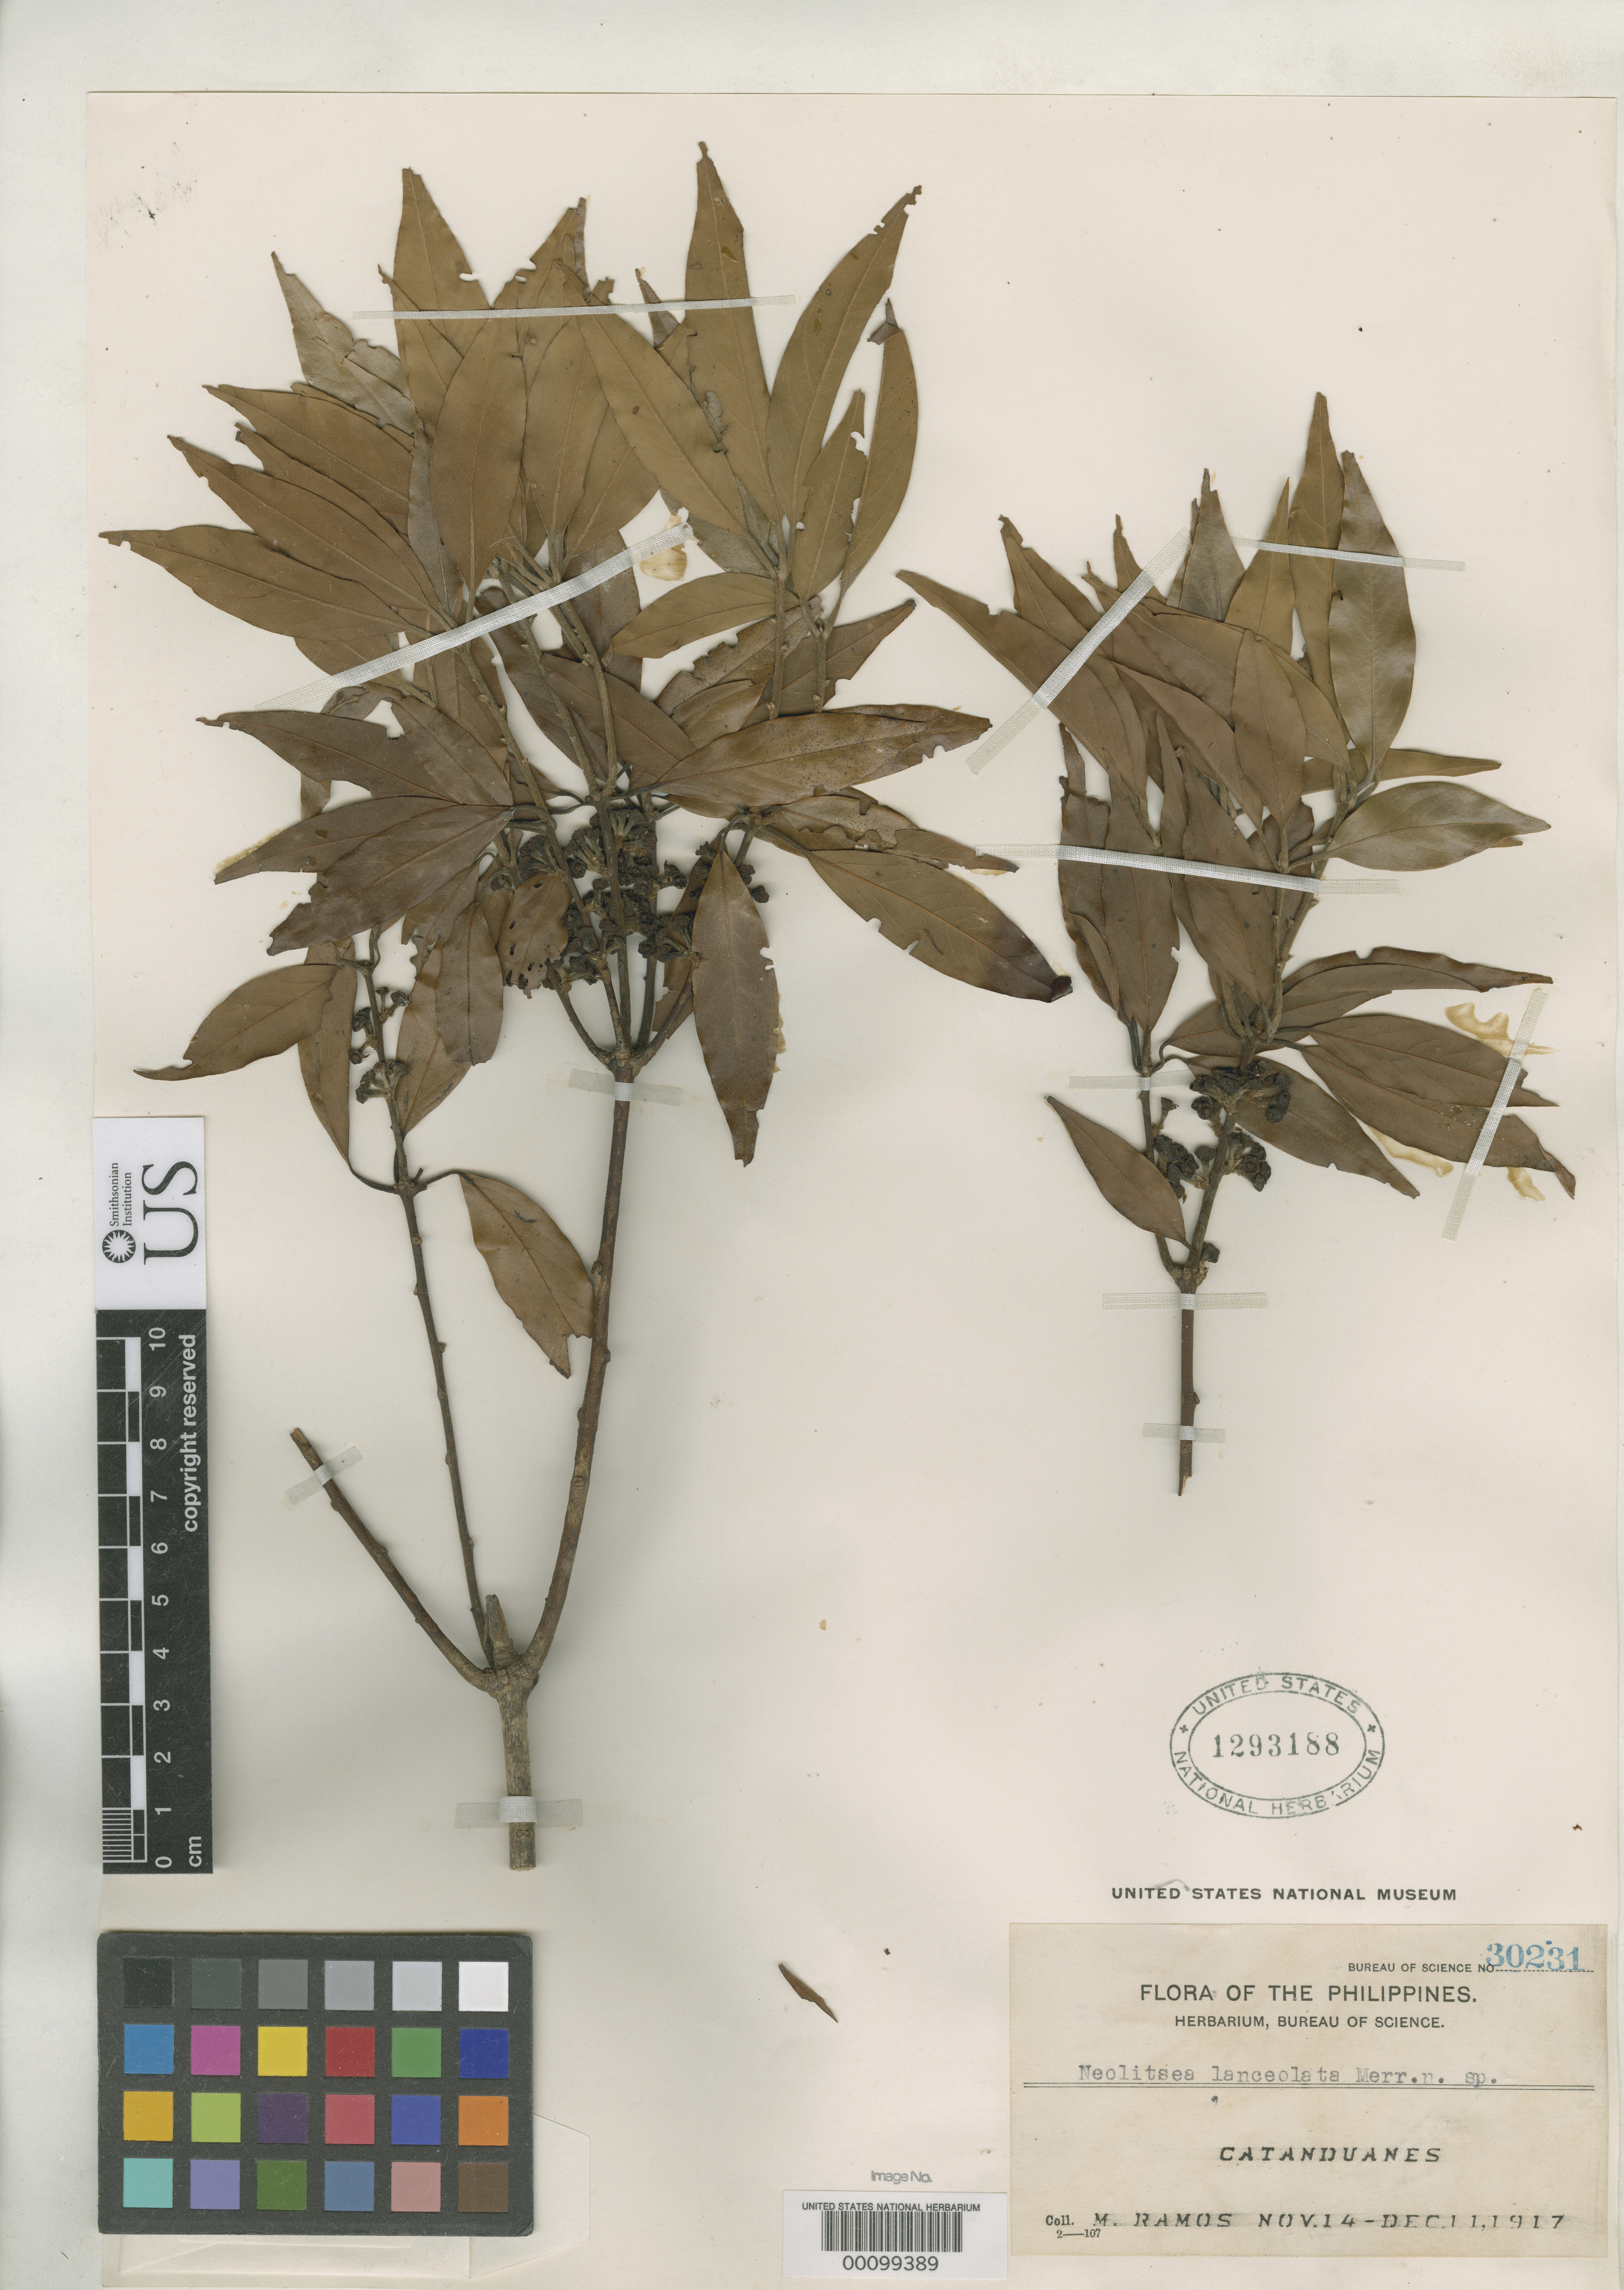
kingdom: Plantae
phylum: Tracheophyta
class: Magnoliopsida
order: Laurales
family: Lauraceae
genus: Neolitsea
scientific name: Neolitsea lanceolata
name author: Merr.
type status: Isotype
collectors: M. Ramos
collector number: Bur. Sci. 30231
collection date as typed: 14 Nov 1917 to 11 Dec 1917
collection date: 1917-11-14/1917-12-11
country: Philippines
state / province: Bicol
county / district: Catanduanes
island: Catanduanes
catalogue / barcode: US 1293188